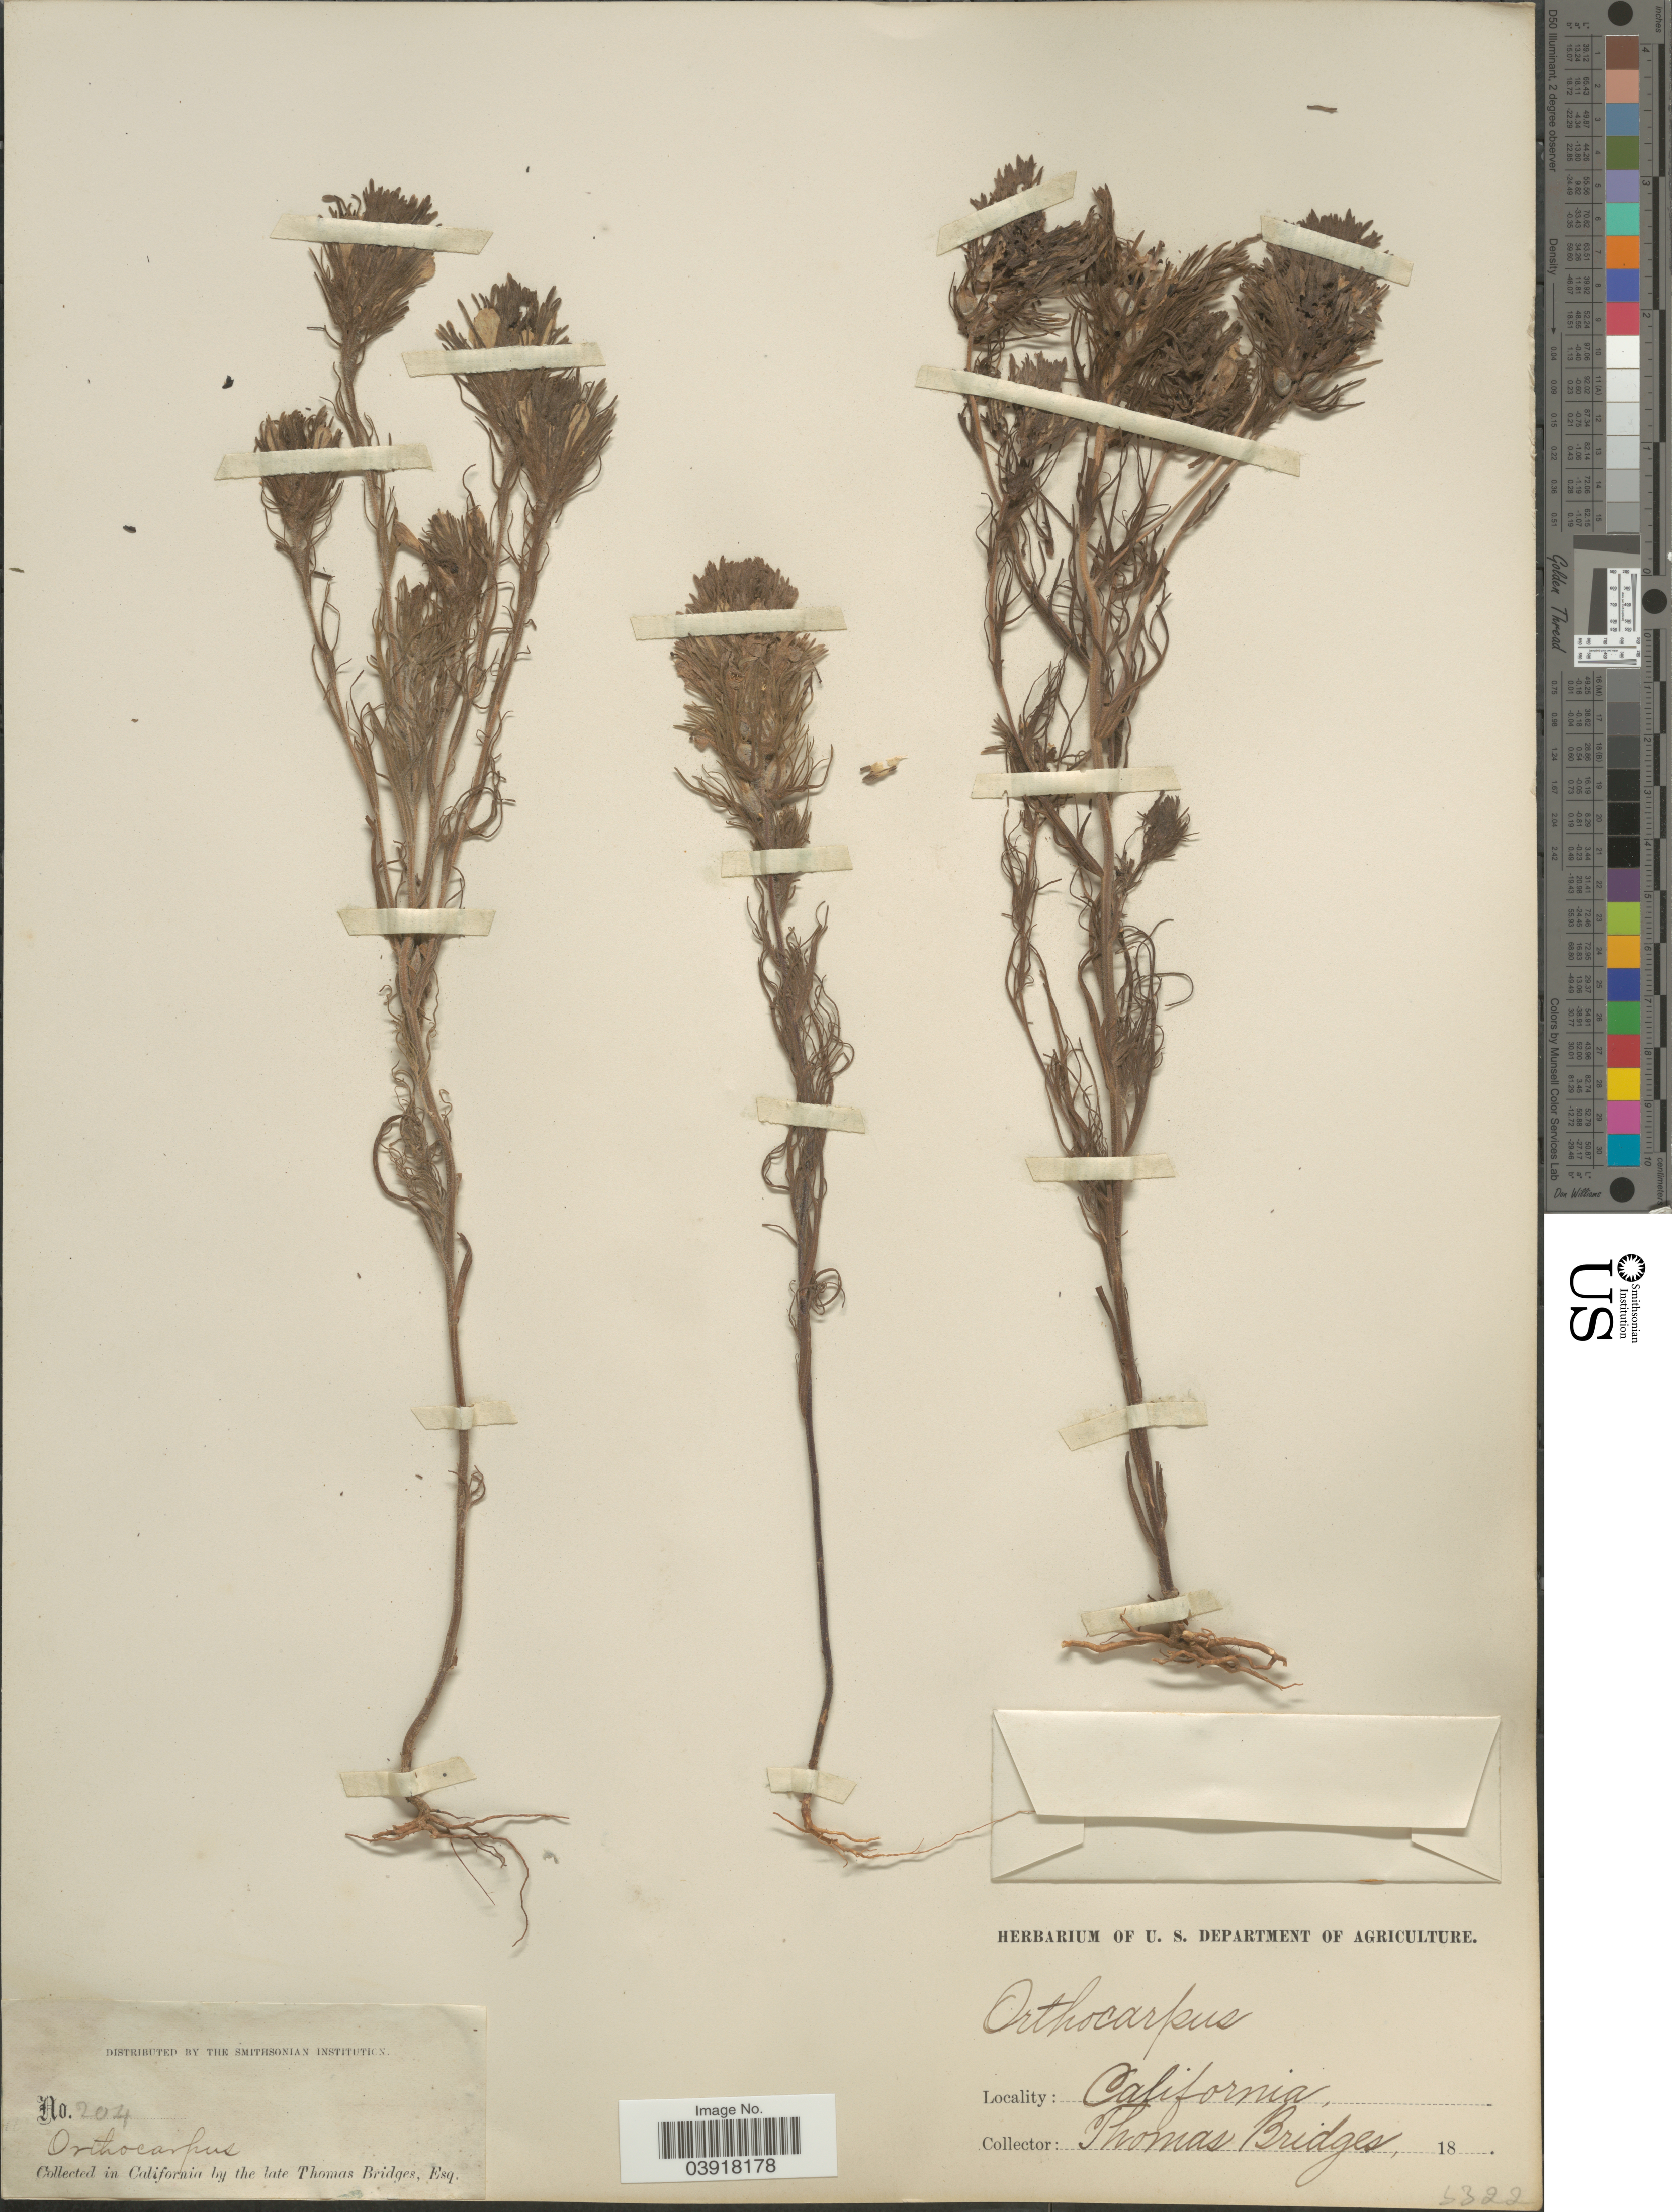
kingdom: Plantae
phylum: Tracheophyta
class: Magnoliopsida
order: Lamiales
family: Orobanchaceae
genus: Orthocarpus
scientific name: Orthocarpus sp.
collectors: T. Bridges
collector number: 204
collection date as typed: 18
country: United States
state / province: California